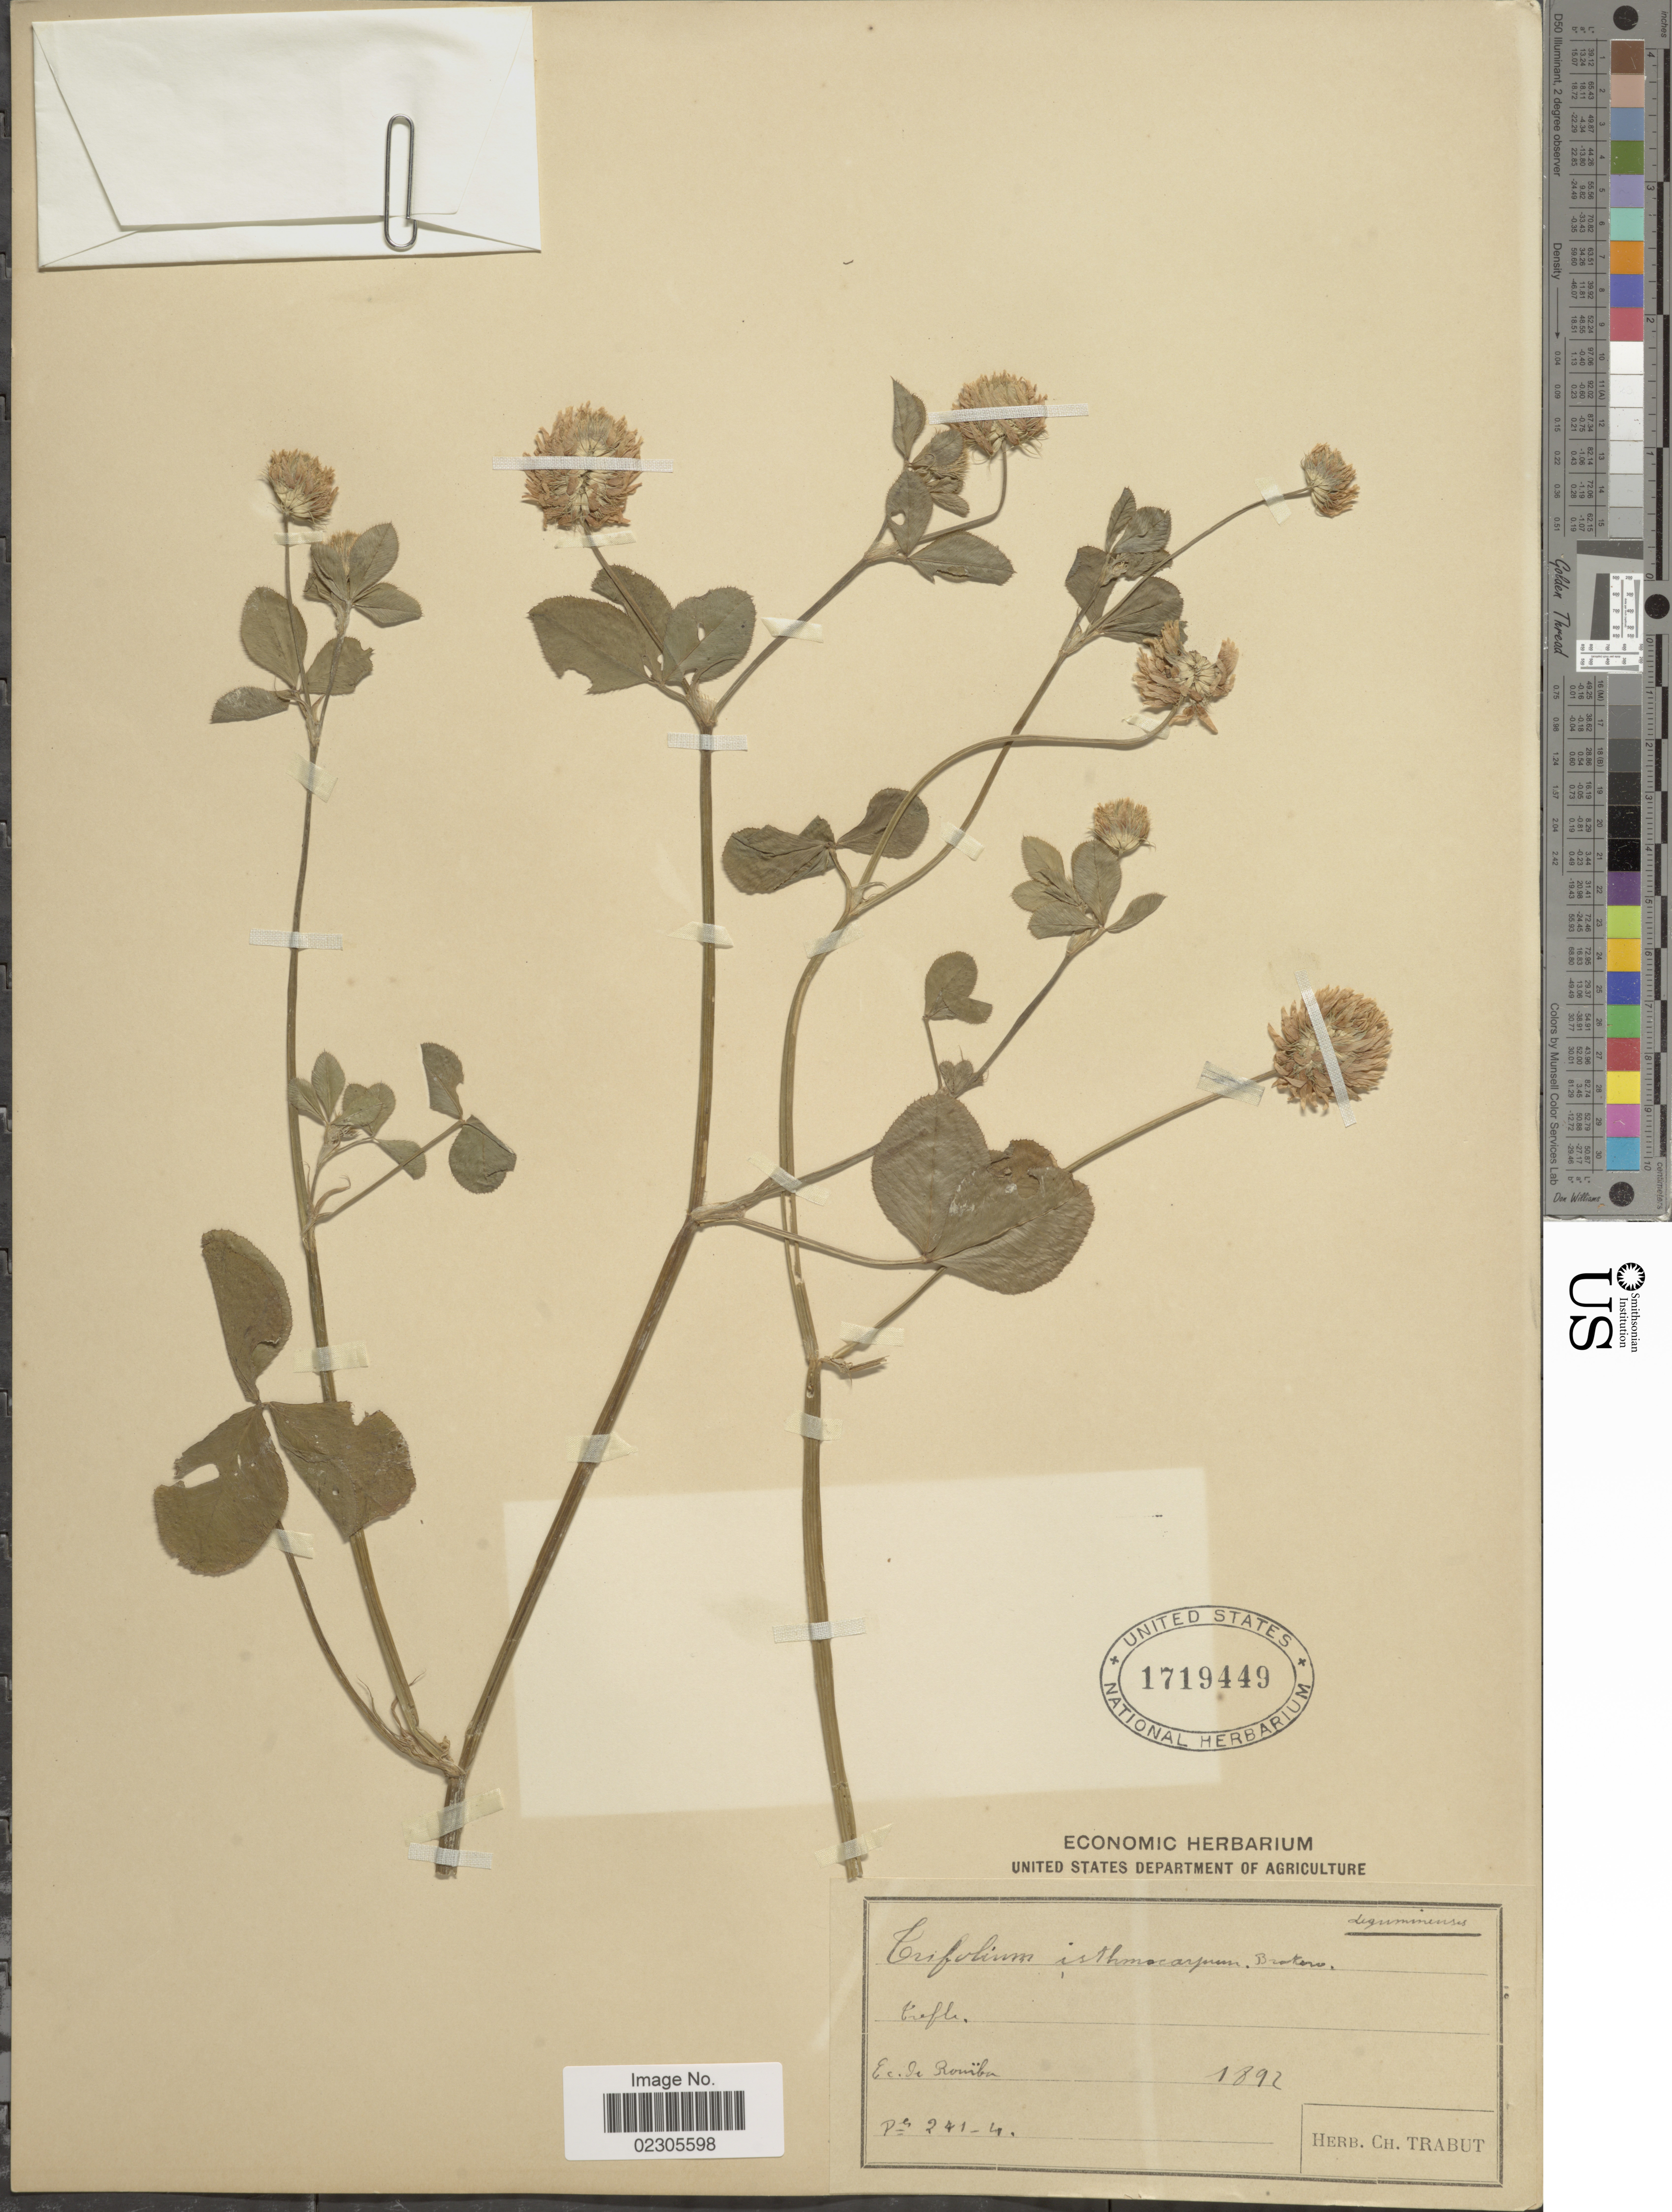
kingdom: Plantae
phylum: Tracheophyta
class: Magnoliopsida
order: Fabales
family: Fabaceae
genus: Trifolium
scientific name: Trifolium isthmocarpum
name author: Brot.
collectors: Ex herb. Trabut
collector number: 2414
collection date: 1892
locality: Ec. de Roniba [interpreted]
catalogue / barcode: US 1719449